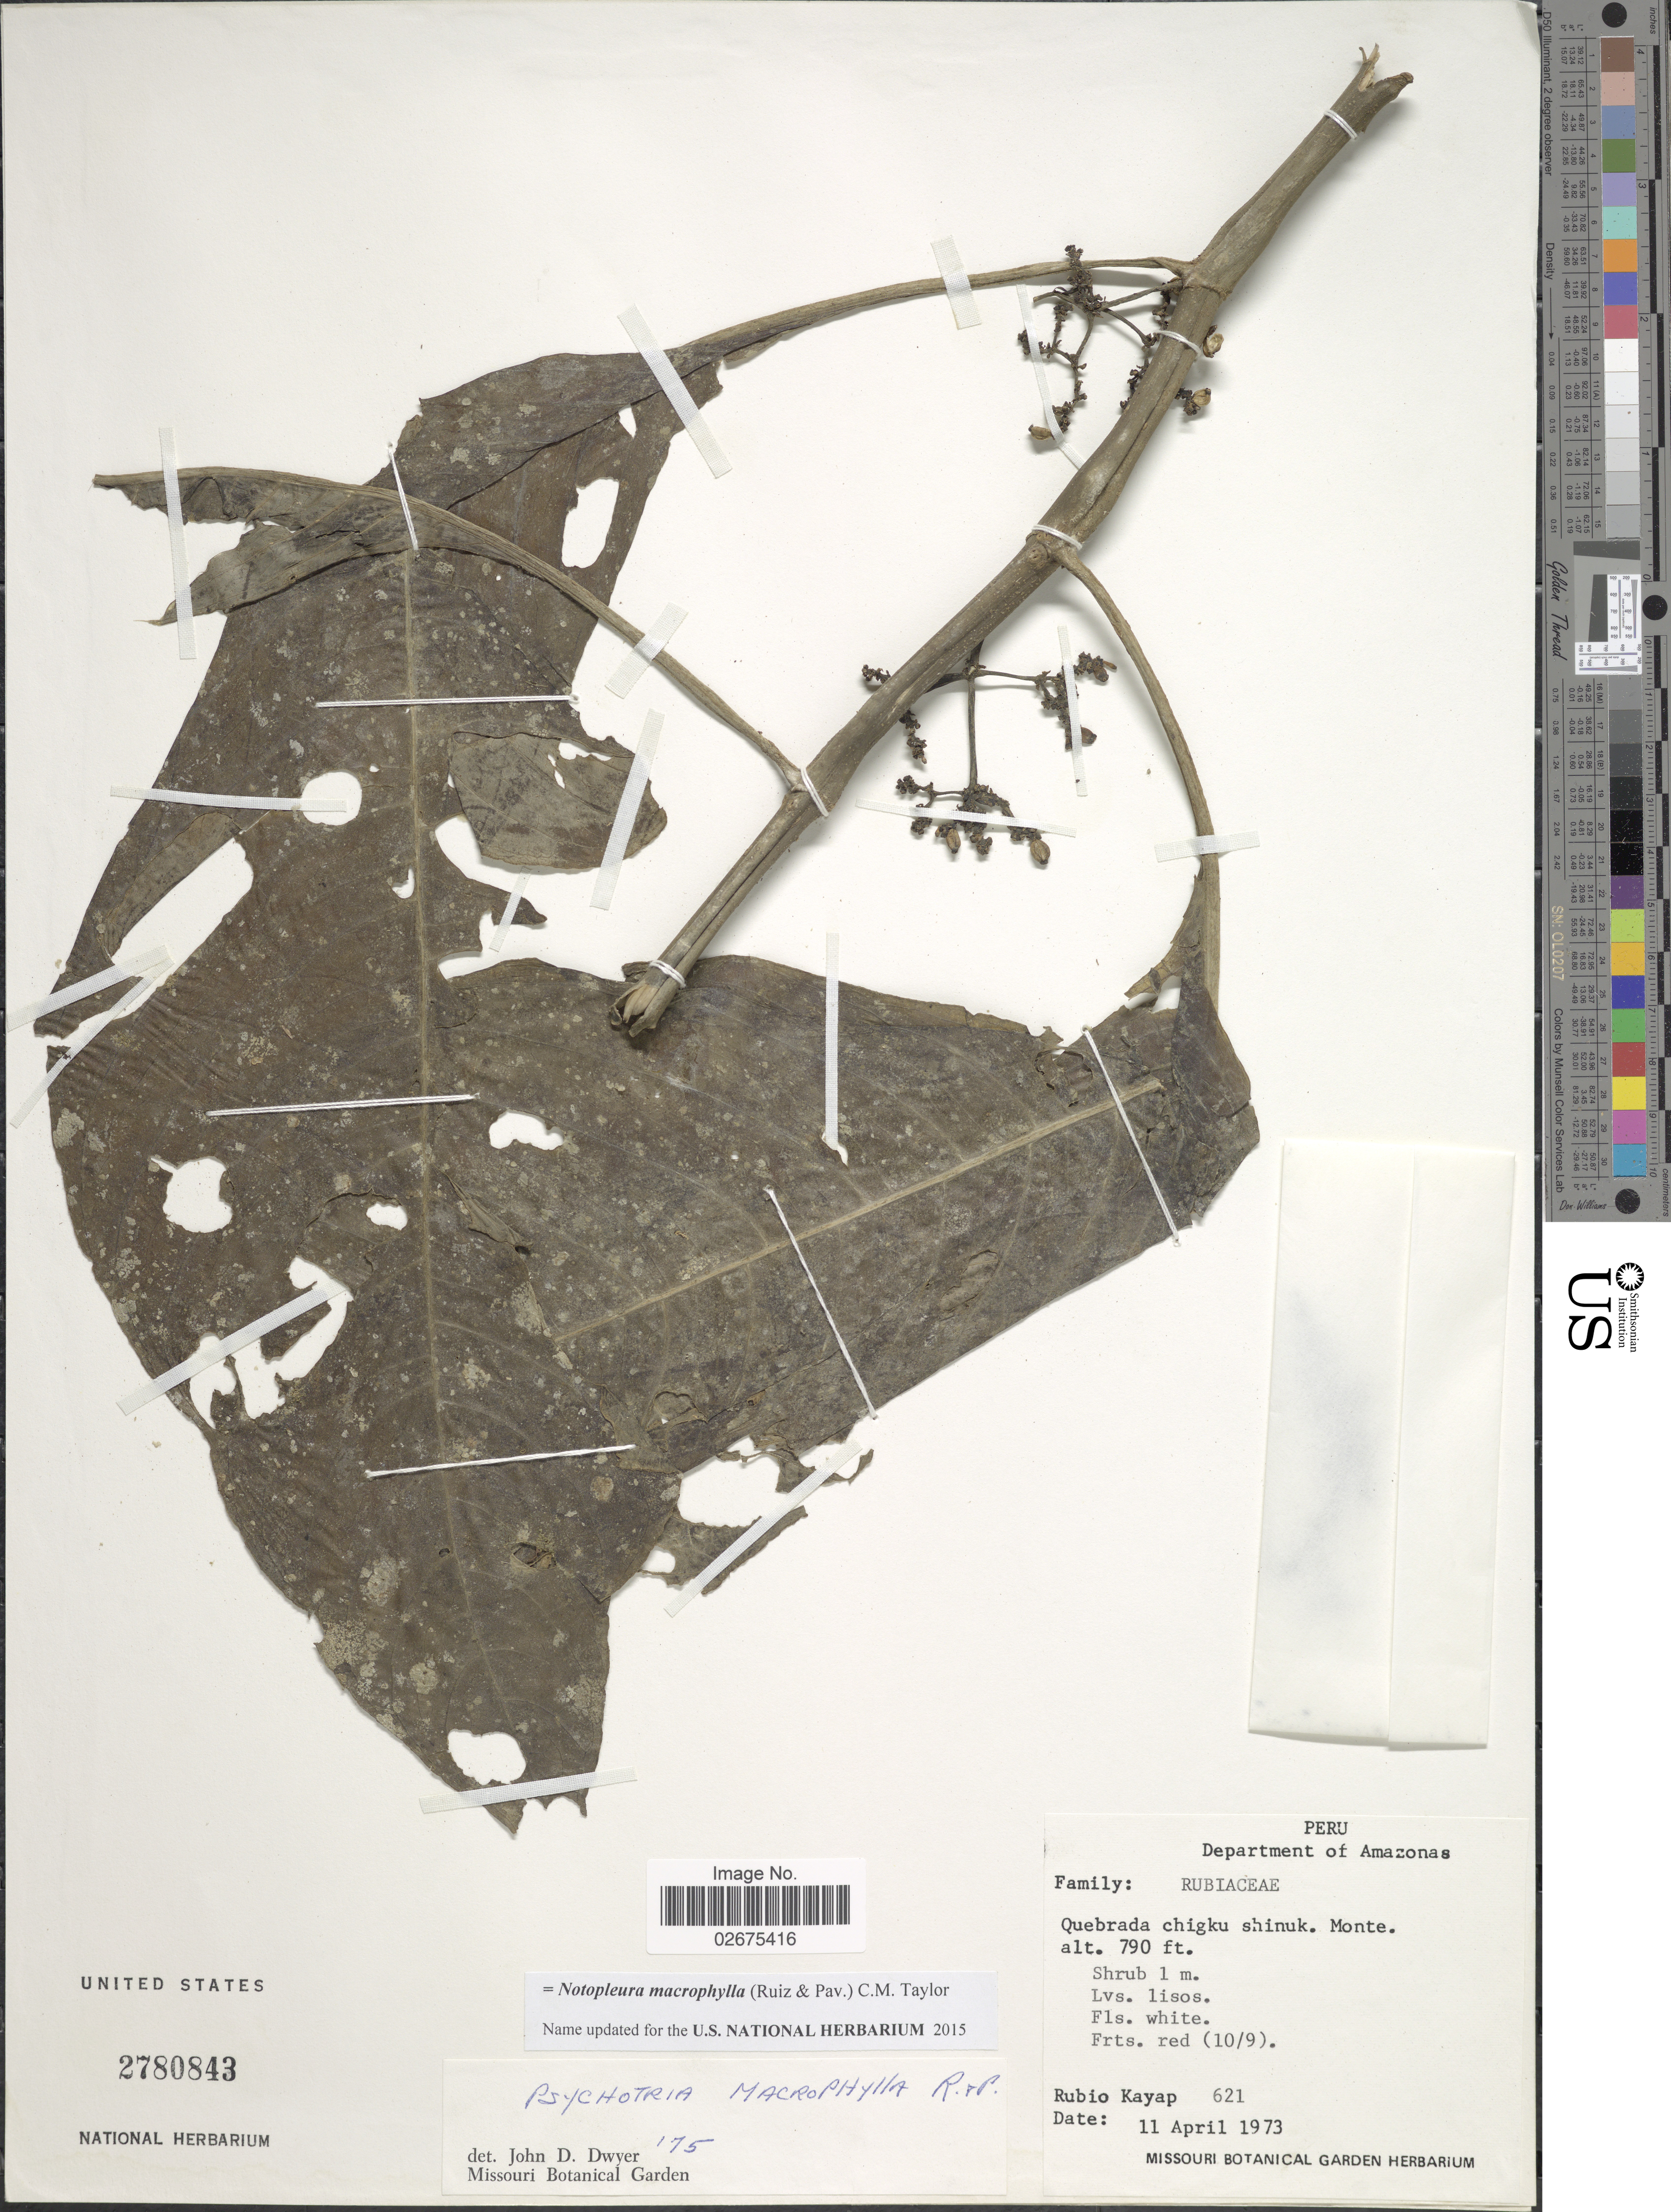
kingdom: Plantae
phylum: Tracheophyta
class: Magnoliopsida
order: Gentianales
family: Rubiaceae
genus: Notopleura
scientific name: Notopleura macrophylla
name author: (Ruiz & Pav.) C.M. Taylor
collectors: R. Kayap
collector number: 621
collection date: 1973-04-11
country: Peru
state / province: Amazonas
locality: Quebrada chigku shinuk. Monte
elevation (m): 241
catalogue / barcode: US 2780843